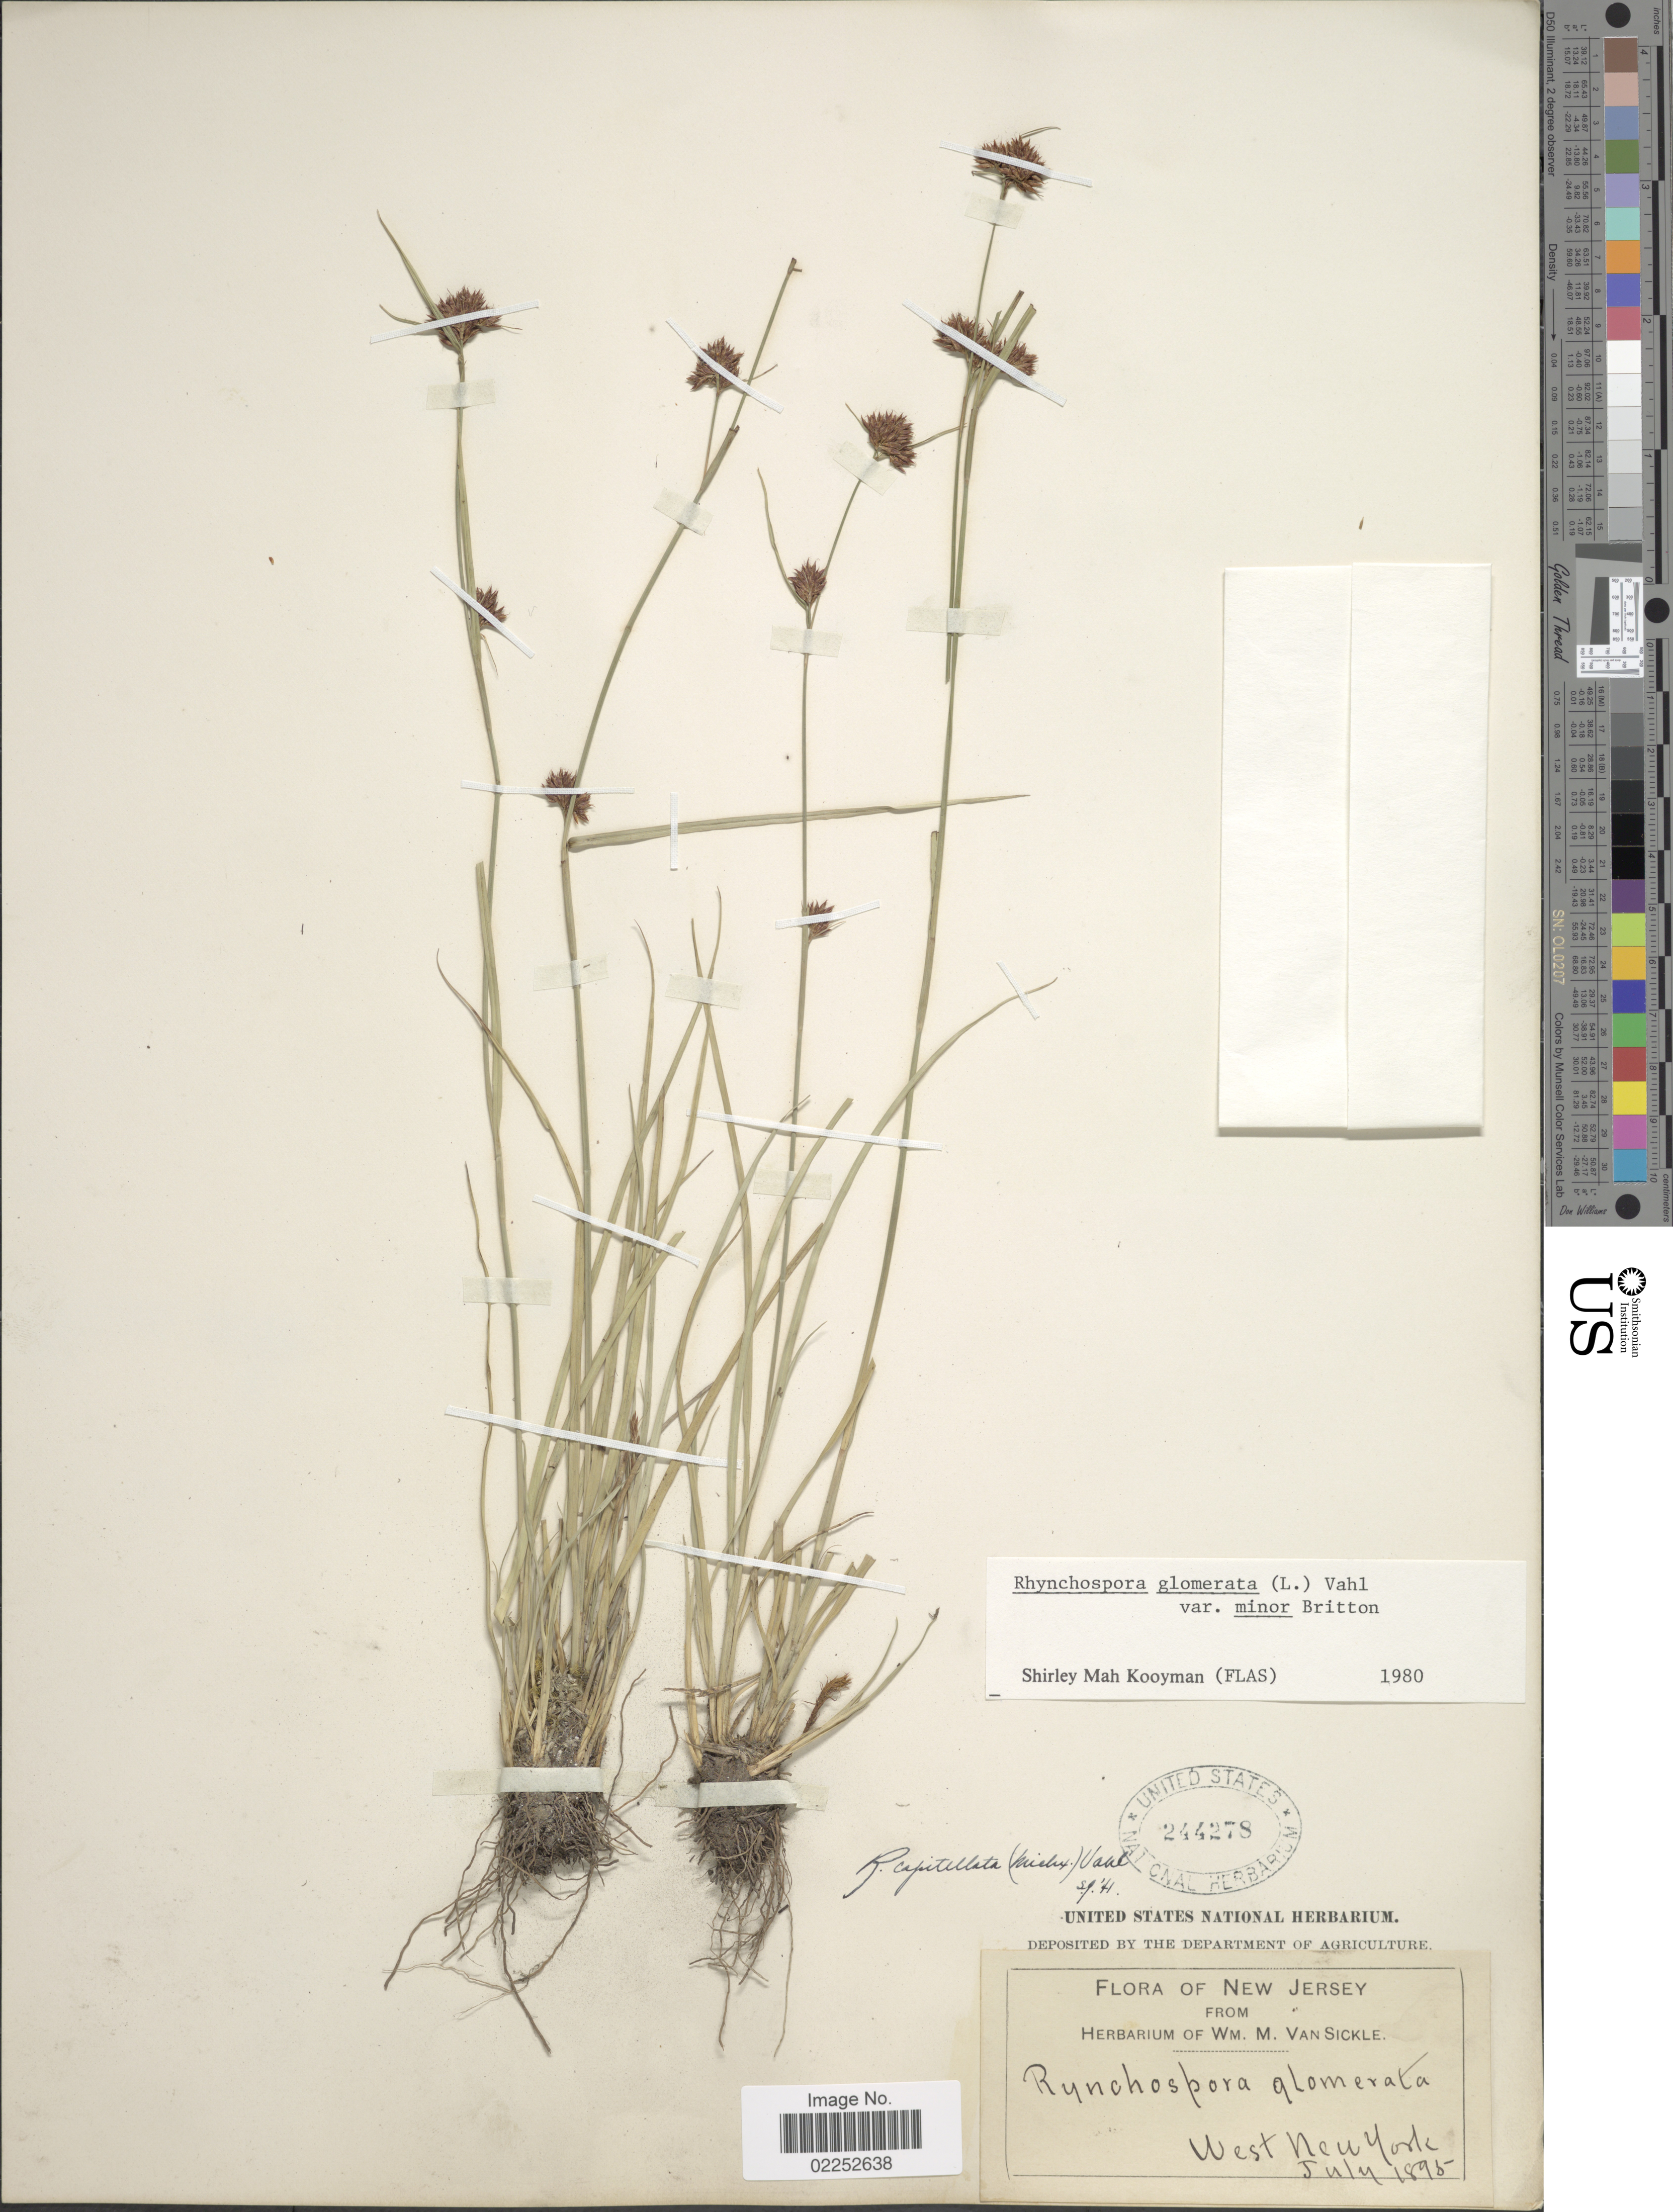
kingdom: Plantae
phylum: Tracheophyta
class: Liliopsida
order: Poales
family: Cyperaceae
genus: Rhynchospora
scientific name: Rhynchospora capitellata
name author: (Michx.) Vahl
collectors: ex herb. Wm. M. Van Sickle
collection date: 1895-07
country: United States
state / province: New Jersey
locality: West New York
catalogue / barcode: US 244278